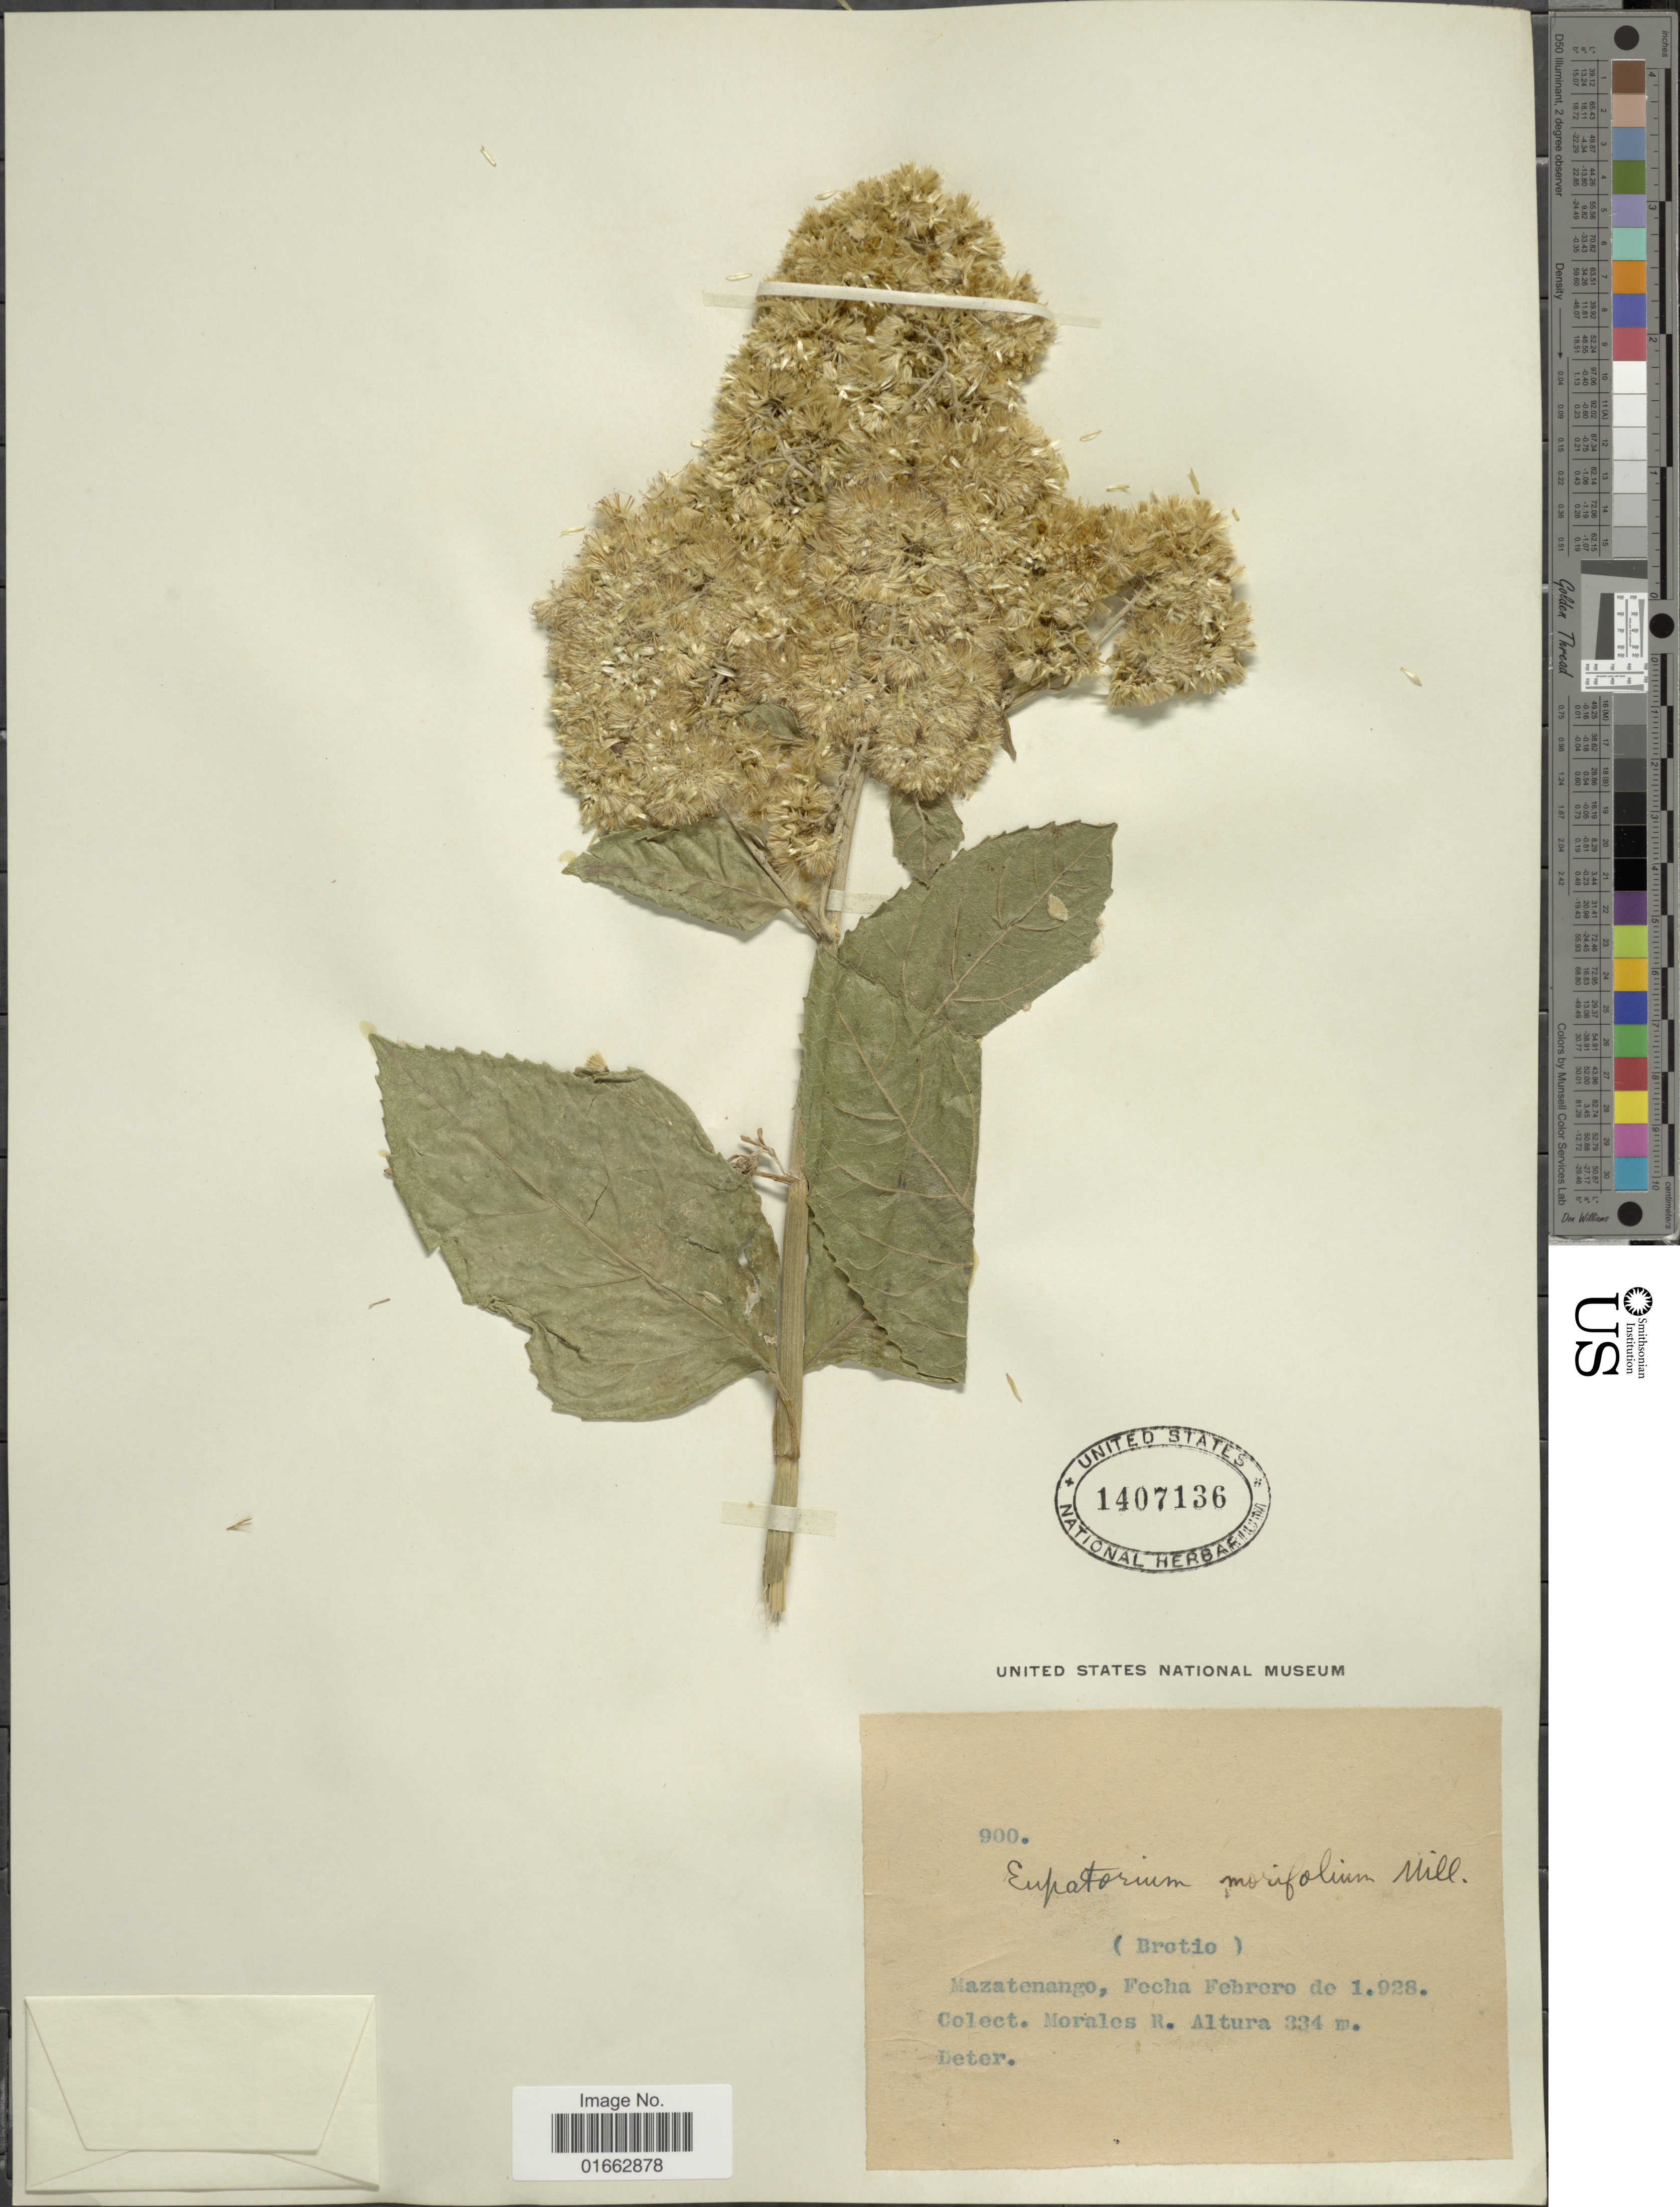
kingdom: Plantae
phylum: Tracheophyta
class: Magnoliopsida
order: Asterales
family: Asteraceae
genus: Critonia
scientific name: Critonia morifolia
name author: (Mill.) R.M. King & H. Rob.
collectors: M. Altura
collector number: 900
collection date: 1928-02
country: Guatemala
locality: (Brotio), Mazatenango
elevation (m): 334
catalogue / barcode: US 1407136